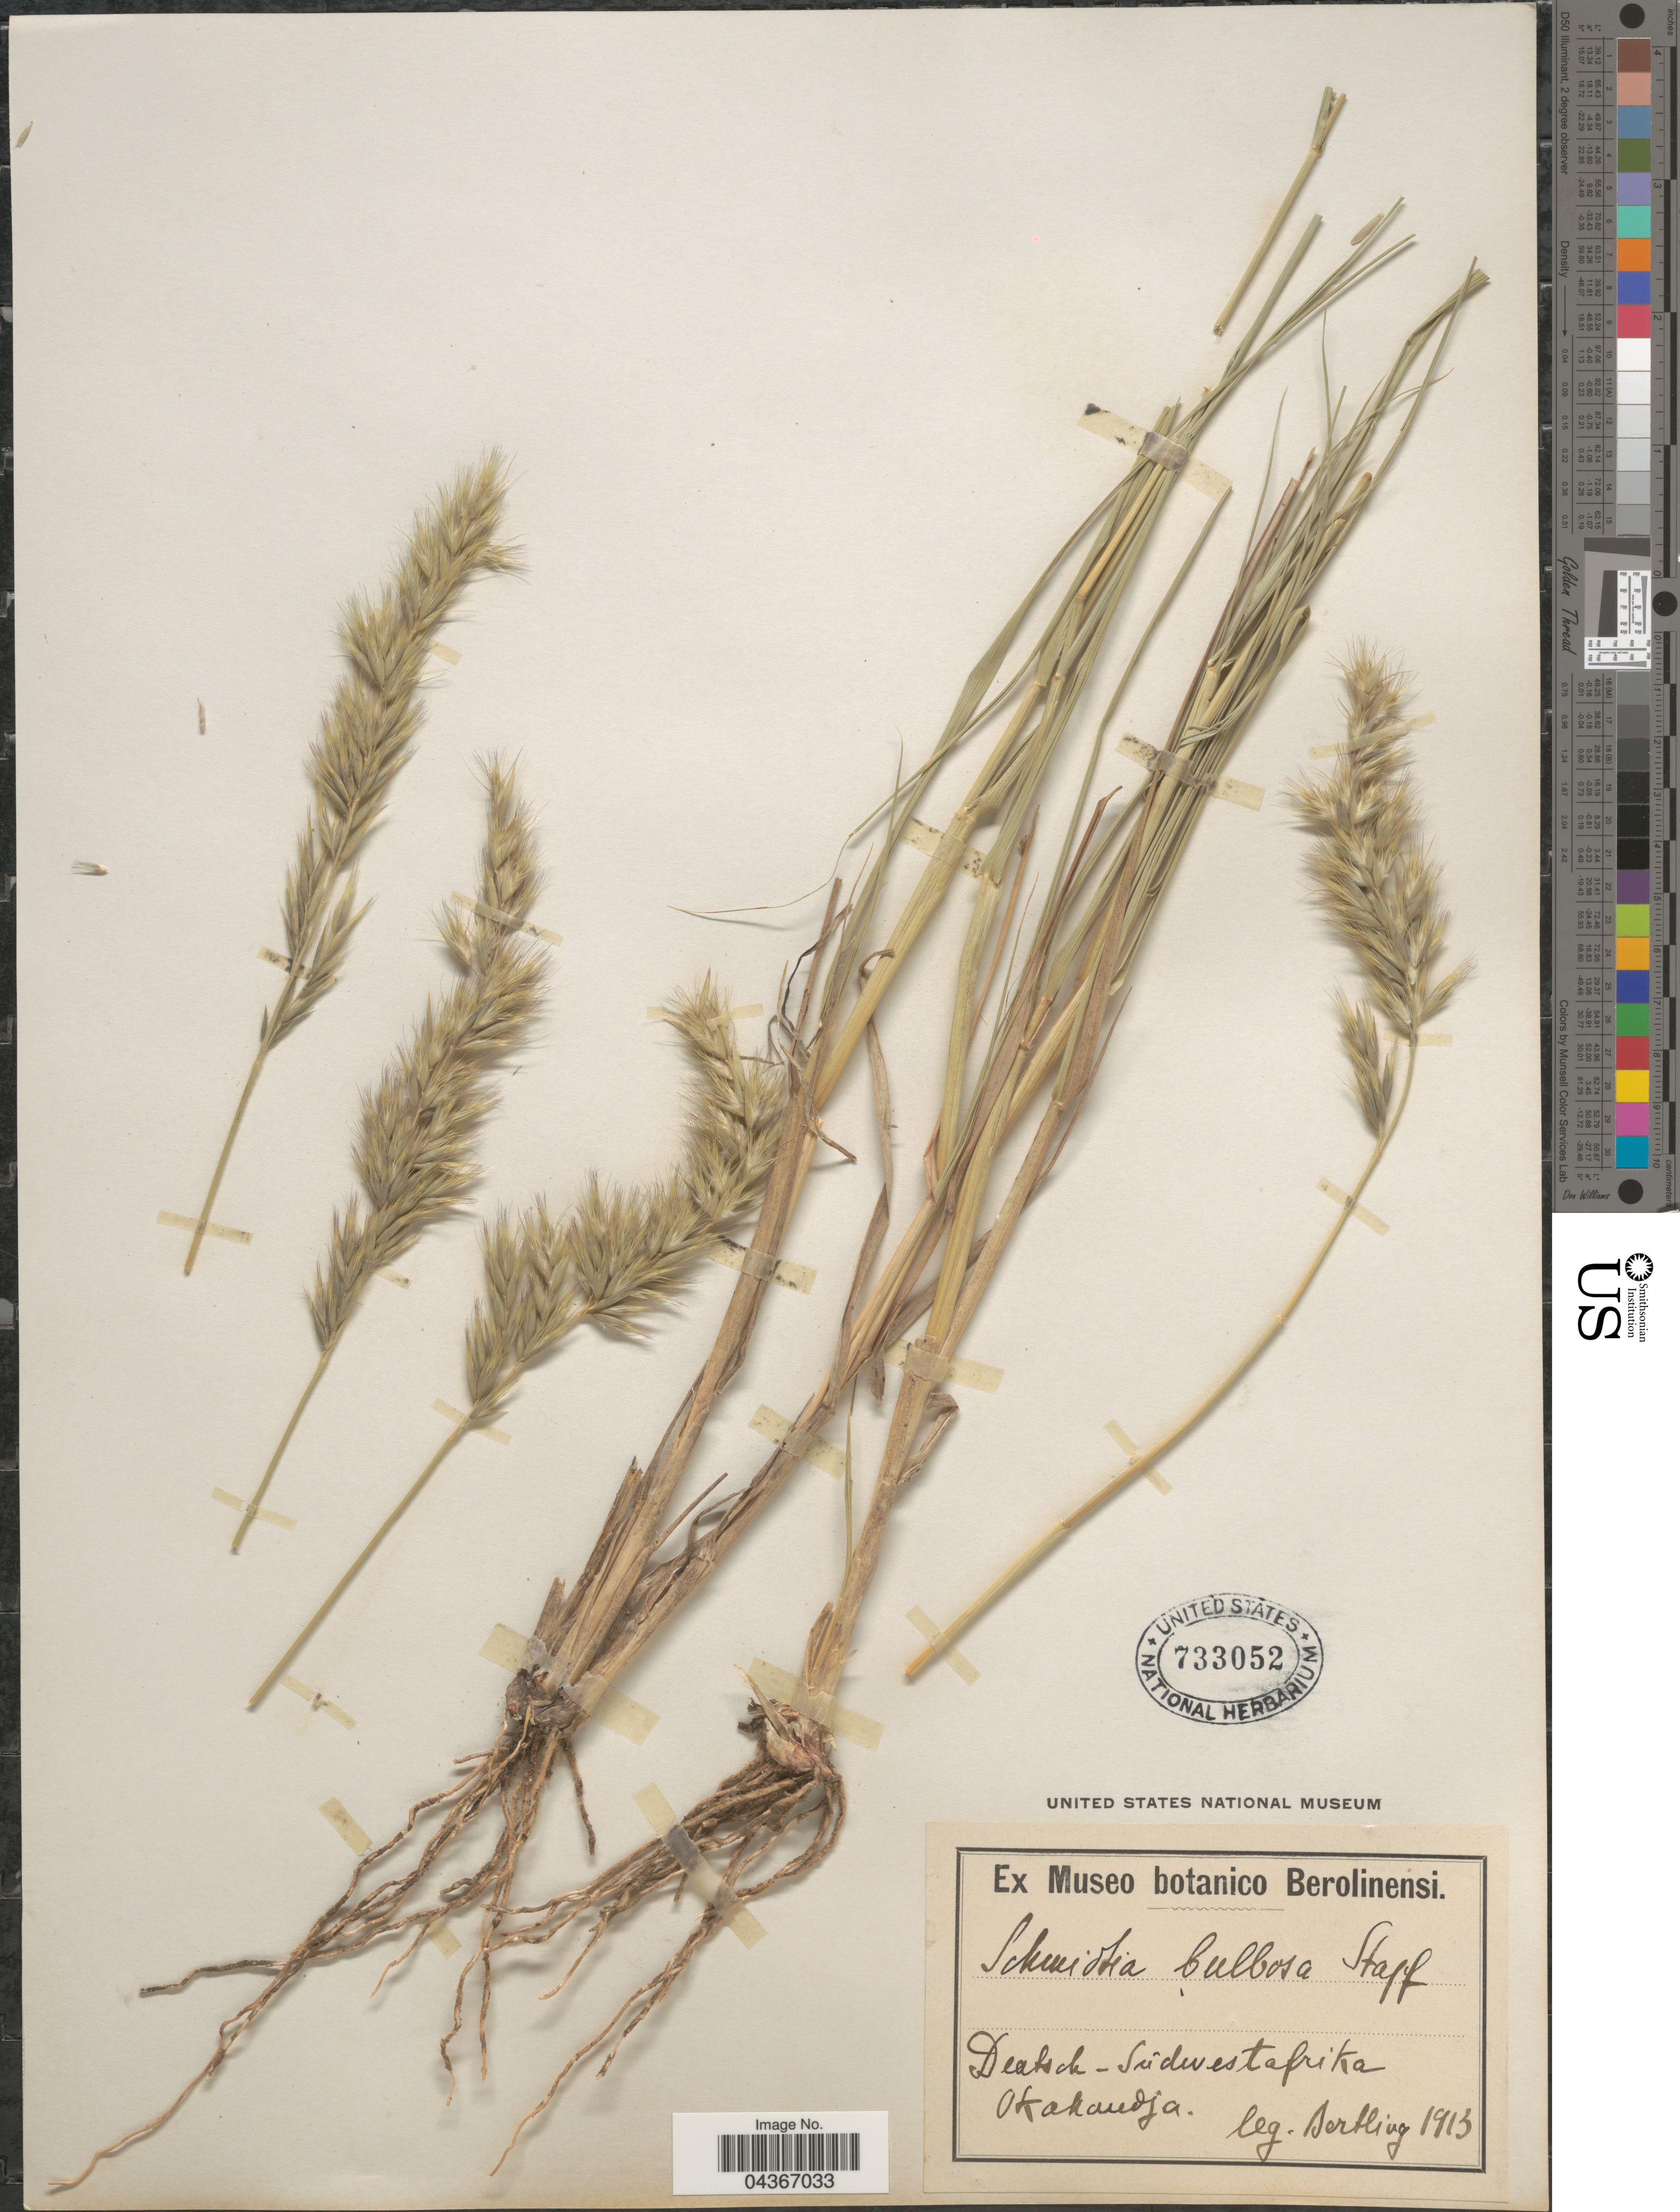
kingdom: Plantae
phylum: Tracheophyta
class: Liliopsida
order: Poales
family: Poaceae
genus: Schmidtia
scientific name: Schmidtia pappophoroides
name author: Steud. ex J.A. Schmidt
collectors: Bertling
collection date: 1913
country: Namibia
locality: Deutsch-Südwestafrika. Okahandja.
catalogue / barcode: US 733052